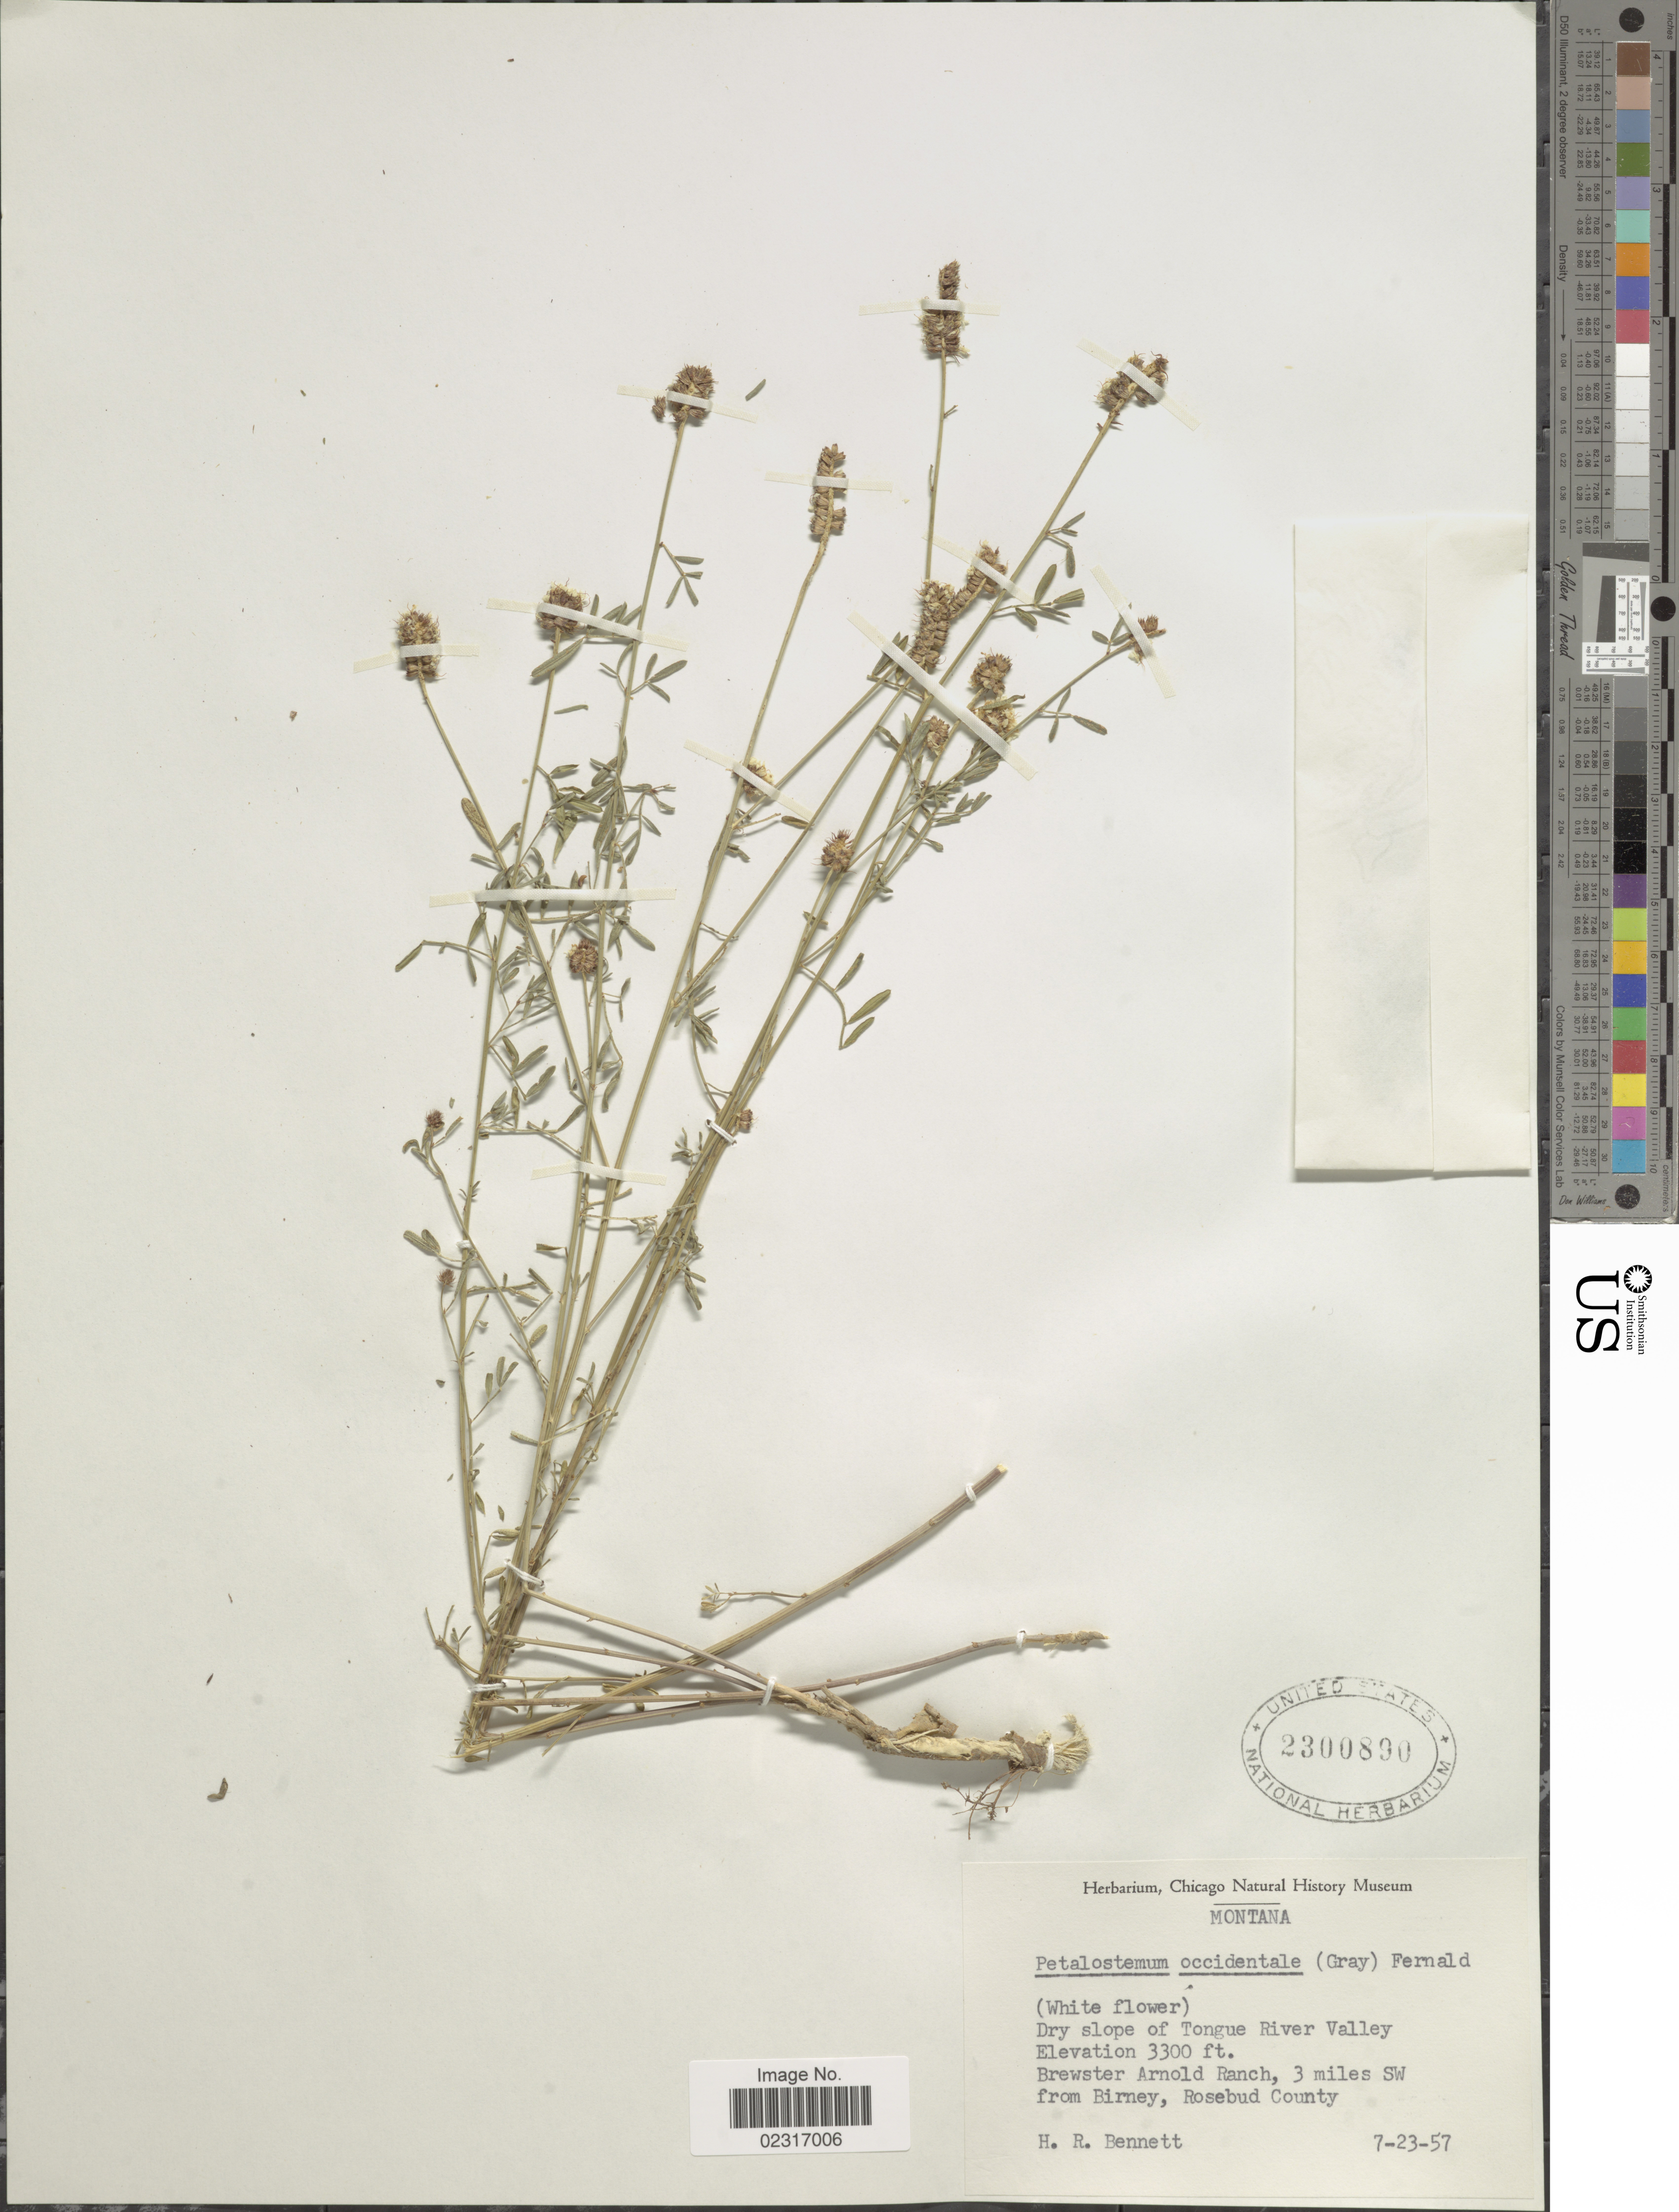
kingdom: Plantae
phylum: Tracheophyta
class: Magnoliopsida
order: Fabales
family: Fabaceae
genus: Dalea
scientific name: Dalea candida var. oligophylla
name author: (Torr) Shinners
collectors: H. R. Bennett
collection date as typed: Transcribed d/m/y: 23/7/57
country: United States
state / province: Montana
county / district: Rosebud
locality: Dry slope of Tongue River Valley. Brewster Arnold Ranch, 3 miles SW from Birney.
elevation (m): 1006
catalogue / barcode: US 2300890